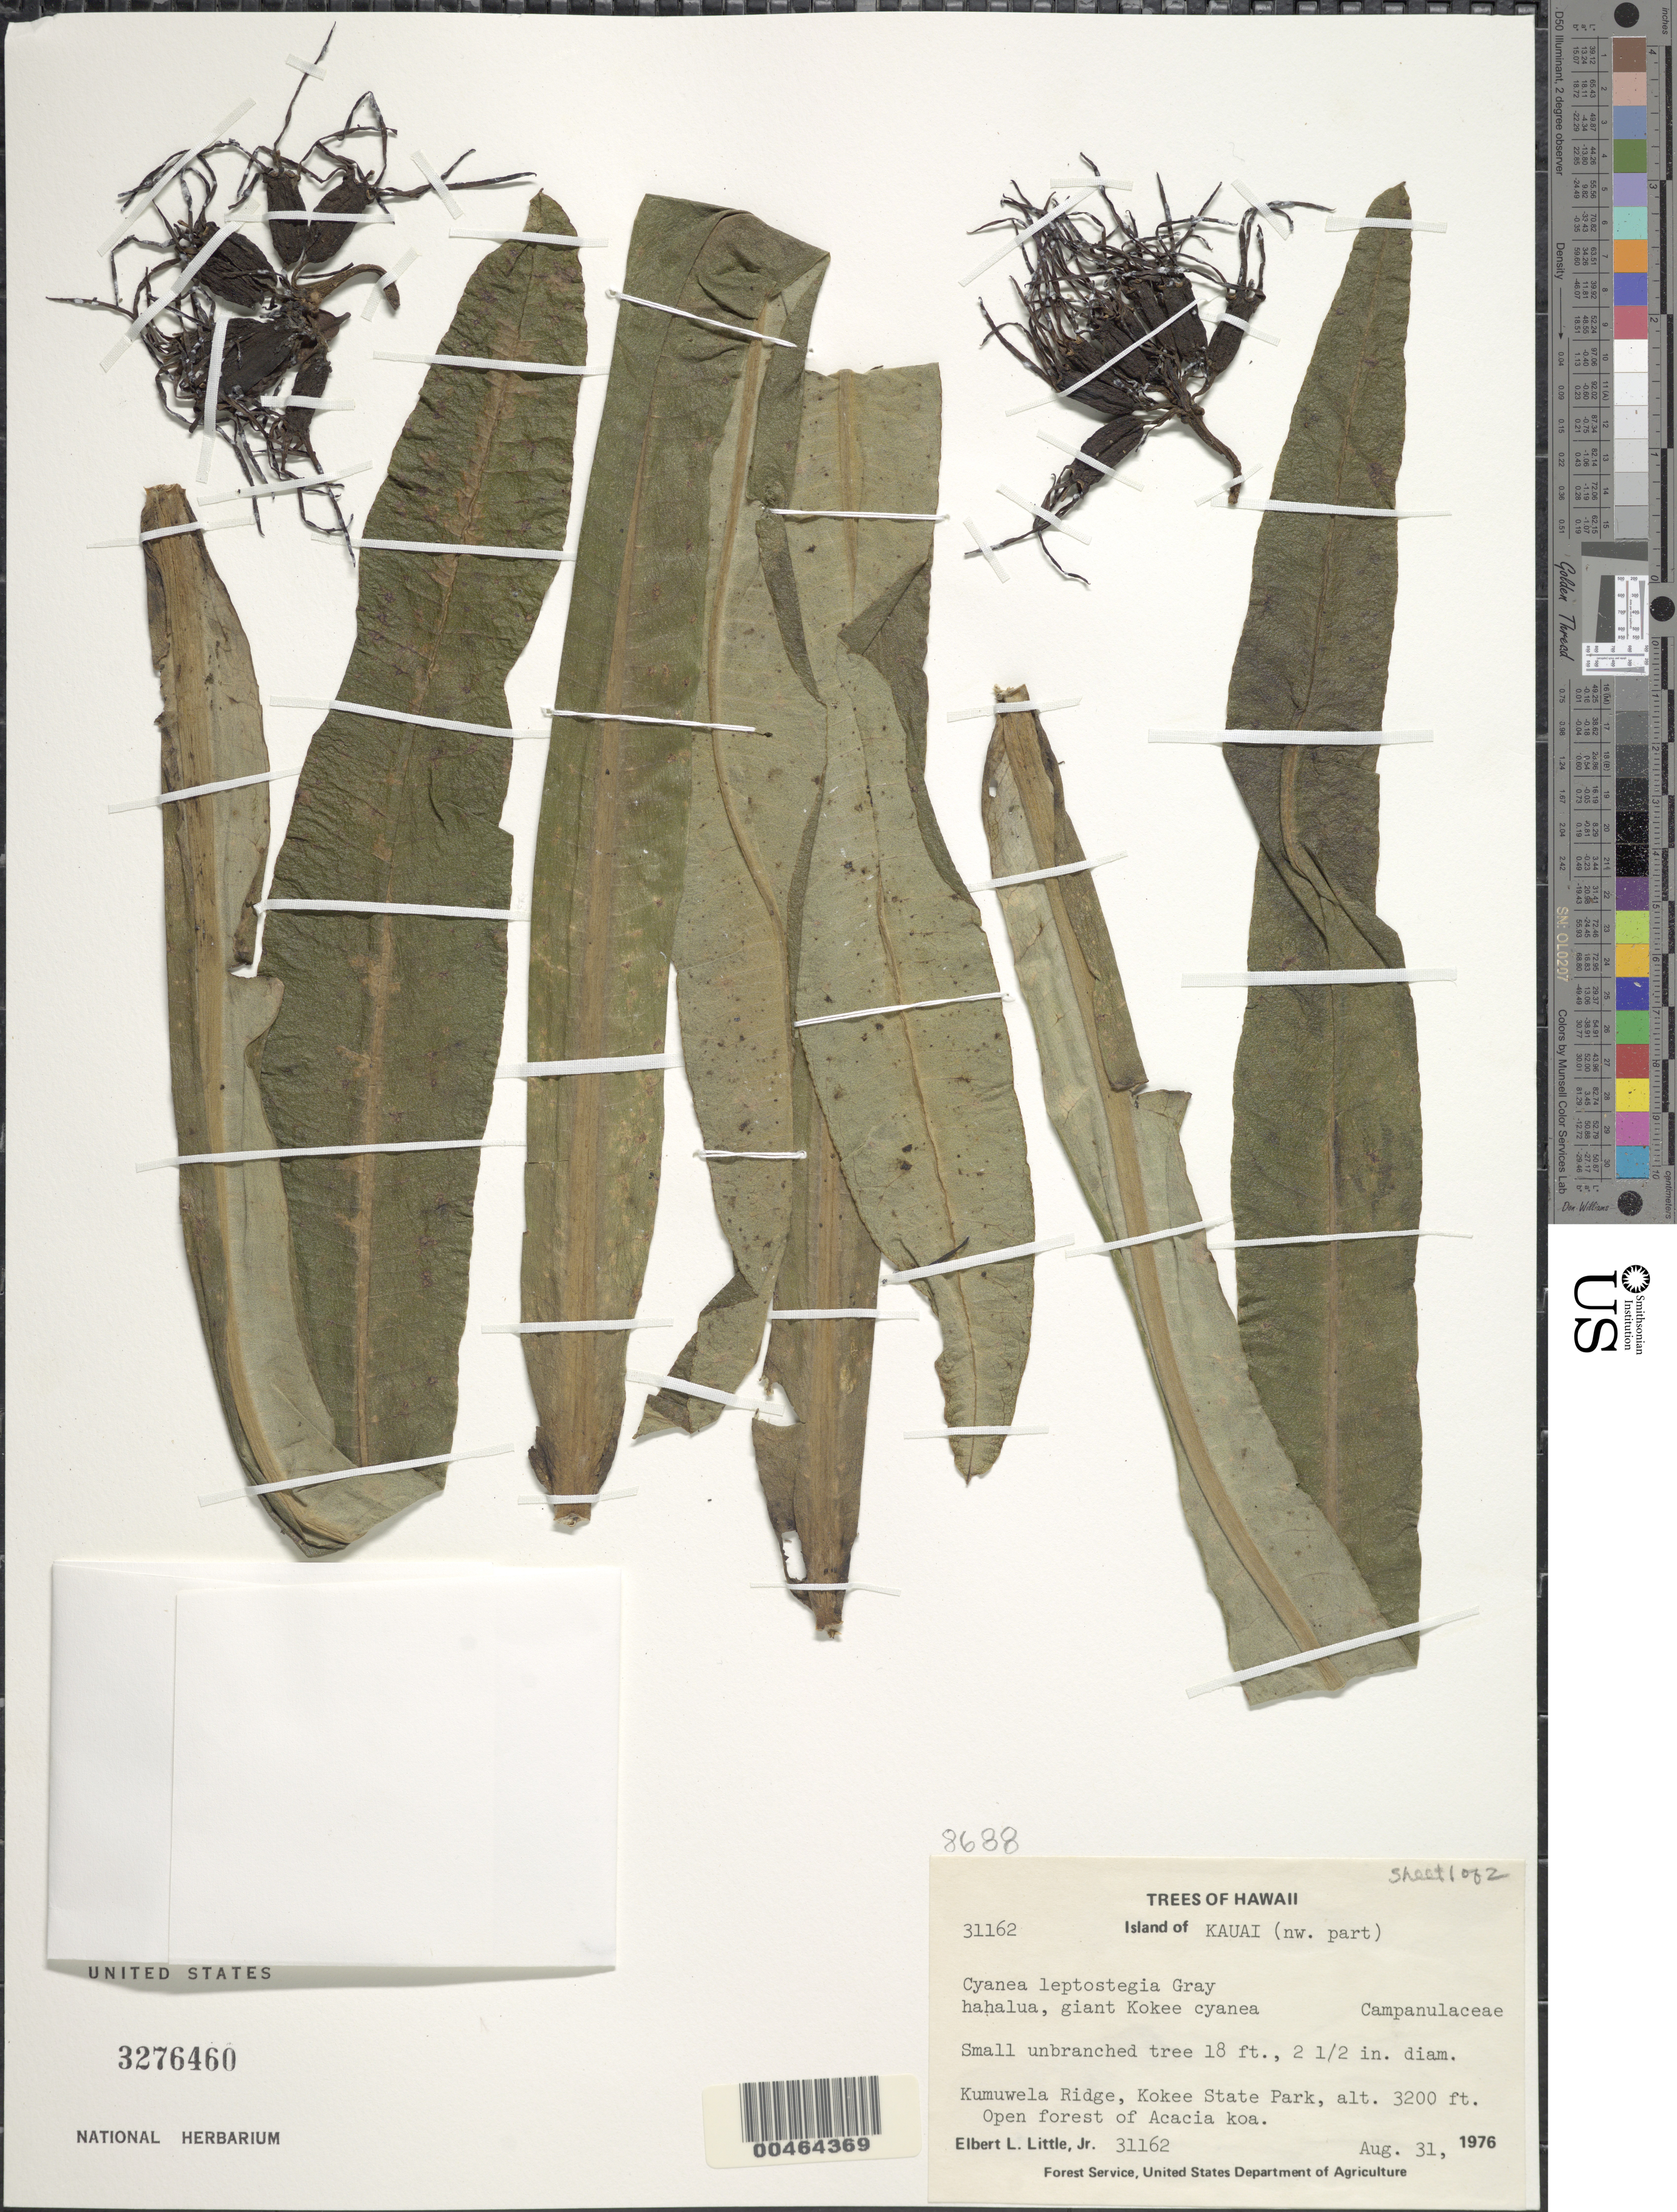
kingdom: Plantae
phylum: Tracheophyta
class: Magnoliopsida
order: Asterales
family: Campanulaceae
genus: Cyanea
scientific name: Cyanea leptostegia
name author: A. Gray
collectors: E. L. Little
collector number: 31162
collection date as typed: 31 Aug 1976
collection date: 1976-08-31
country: United States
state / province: Hawaii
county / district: Kauai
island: Kaua'i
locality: NW part of Kauai, Kumuwela Ridge, Kokee State Park.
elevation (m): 975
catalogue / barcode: US 3276460